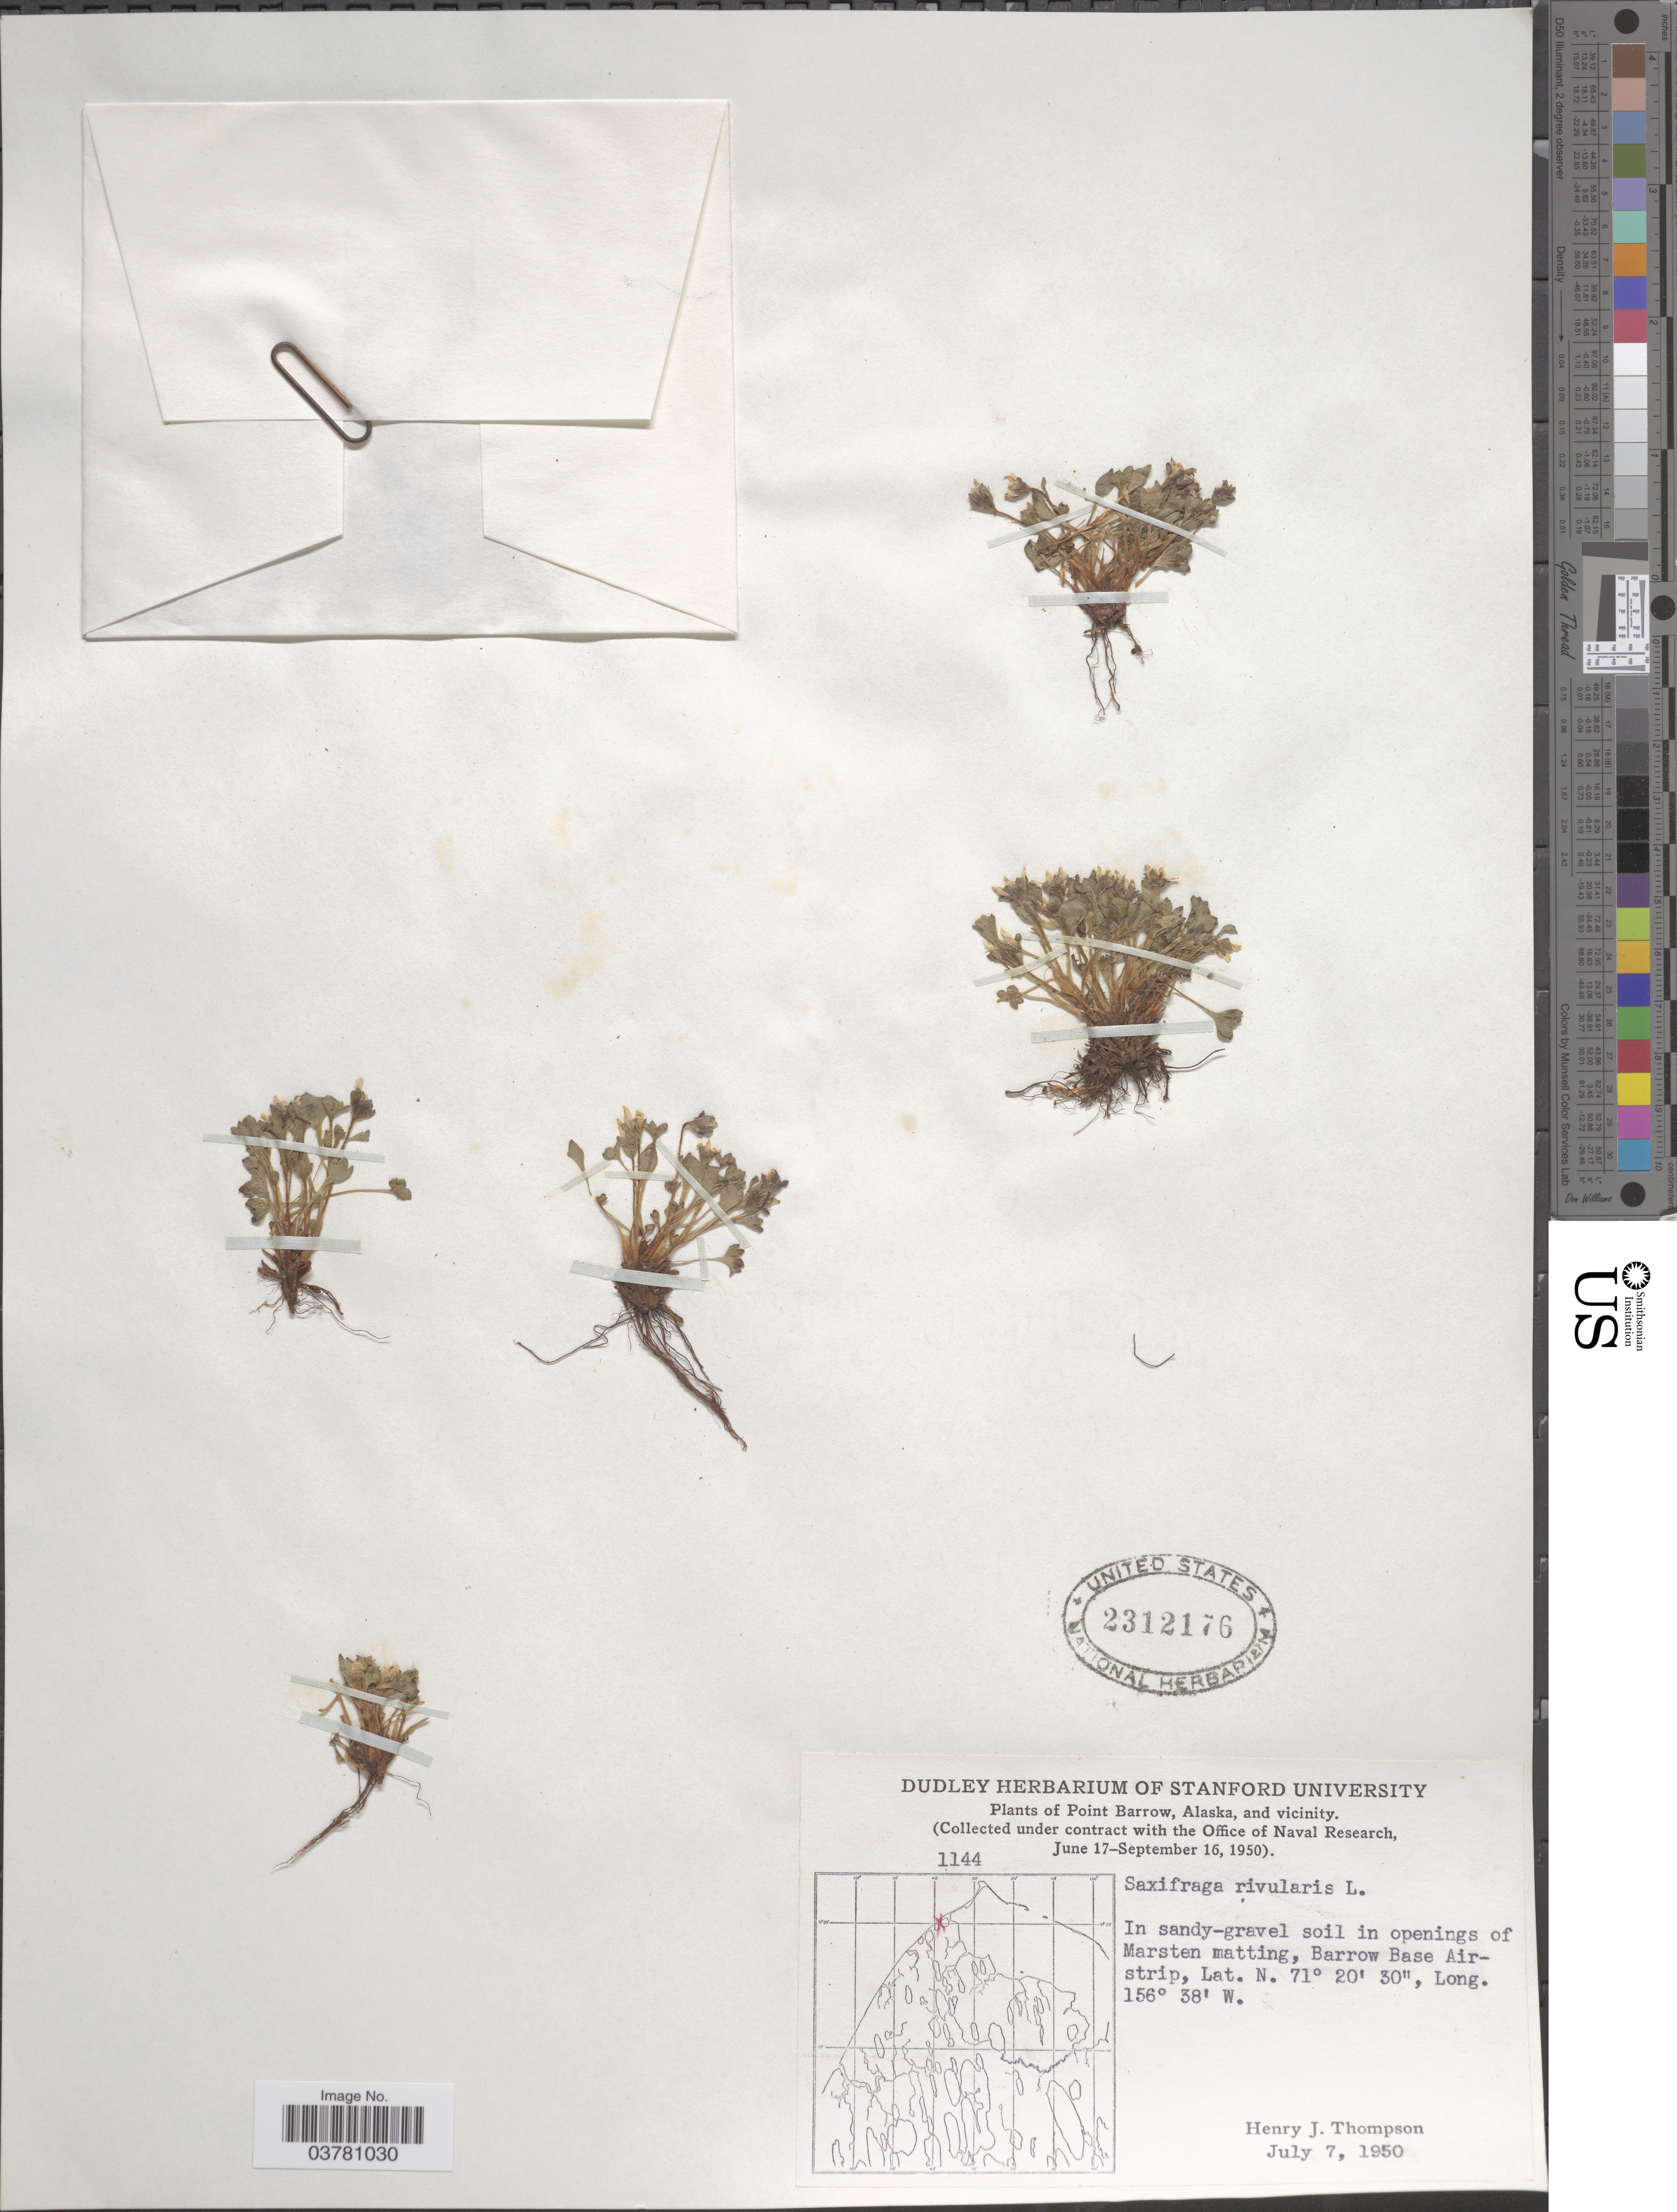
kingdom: Plantae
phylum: Tracheophyta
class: Magnoliopsida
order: Saxifragales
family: Saxifragaceae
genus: Saxifraga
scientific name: Saxifraga rivularis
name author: L.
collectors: H. J. Thompson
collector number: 1144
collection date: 1950-07-07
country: United States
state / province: Alaska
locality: Point Barrow, Alaska, and vicinity. Marsten matting, Barrow Base Airstrip.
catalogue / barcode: US 2312176